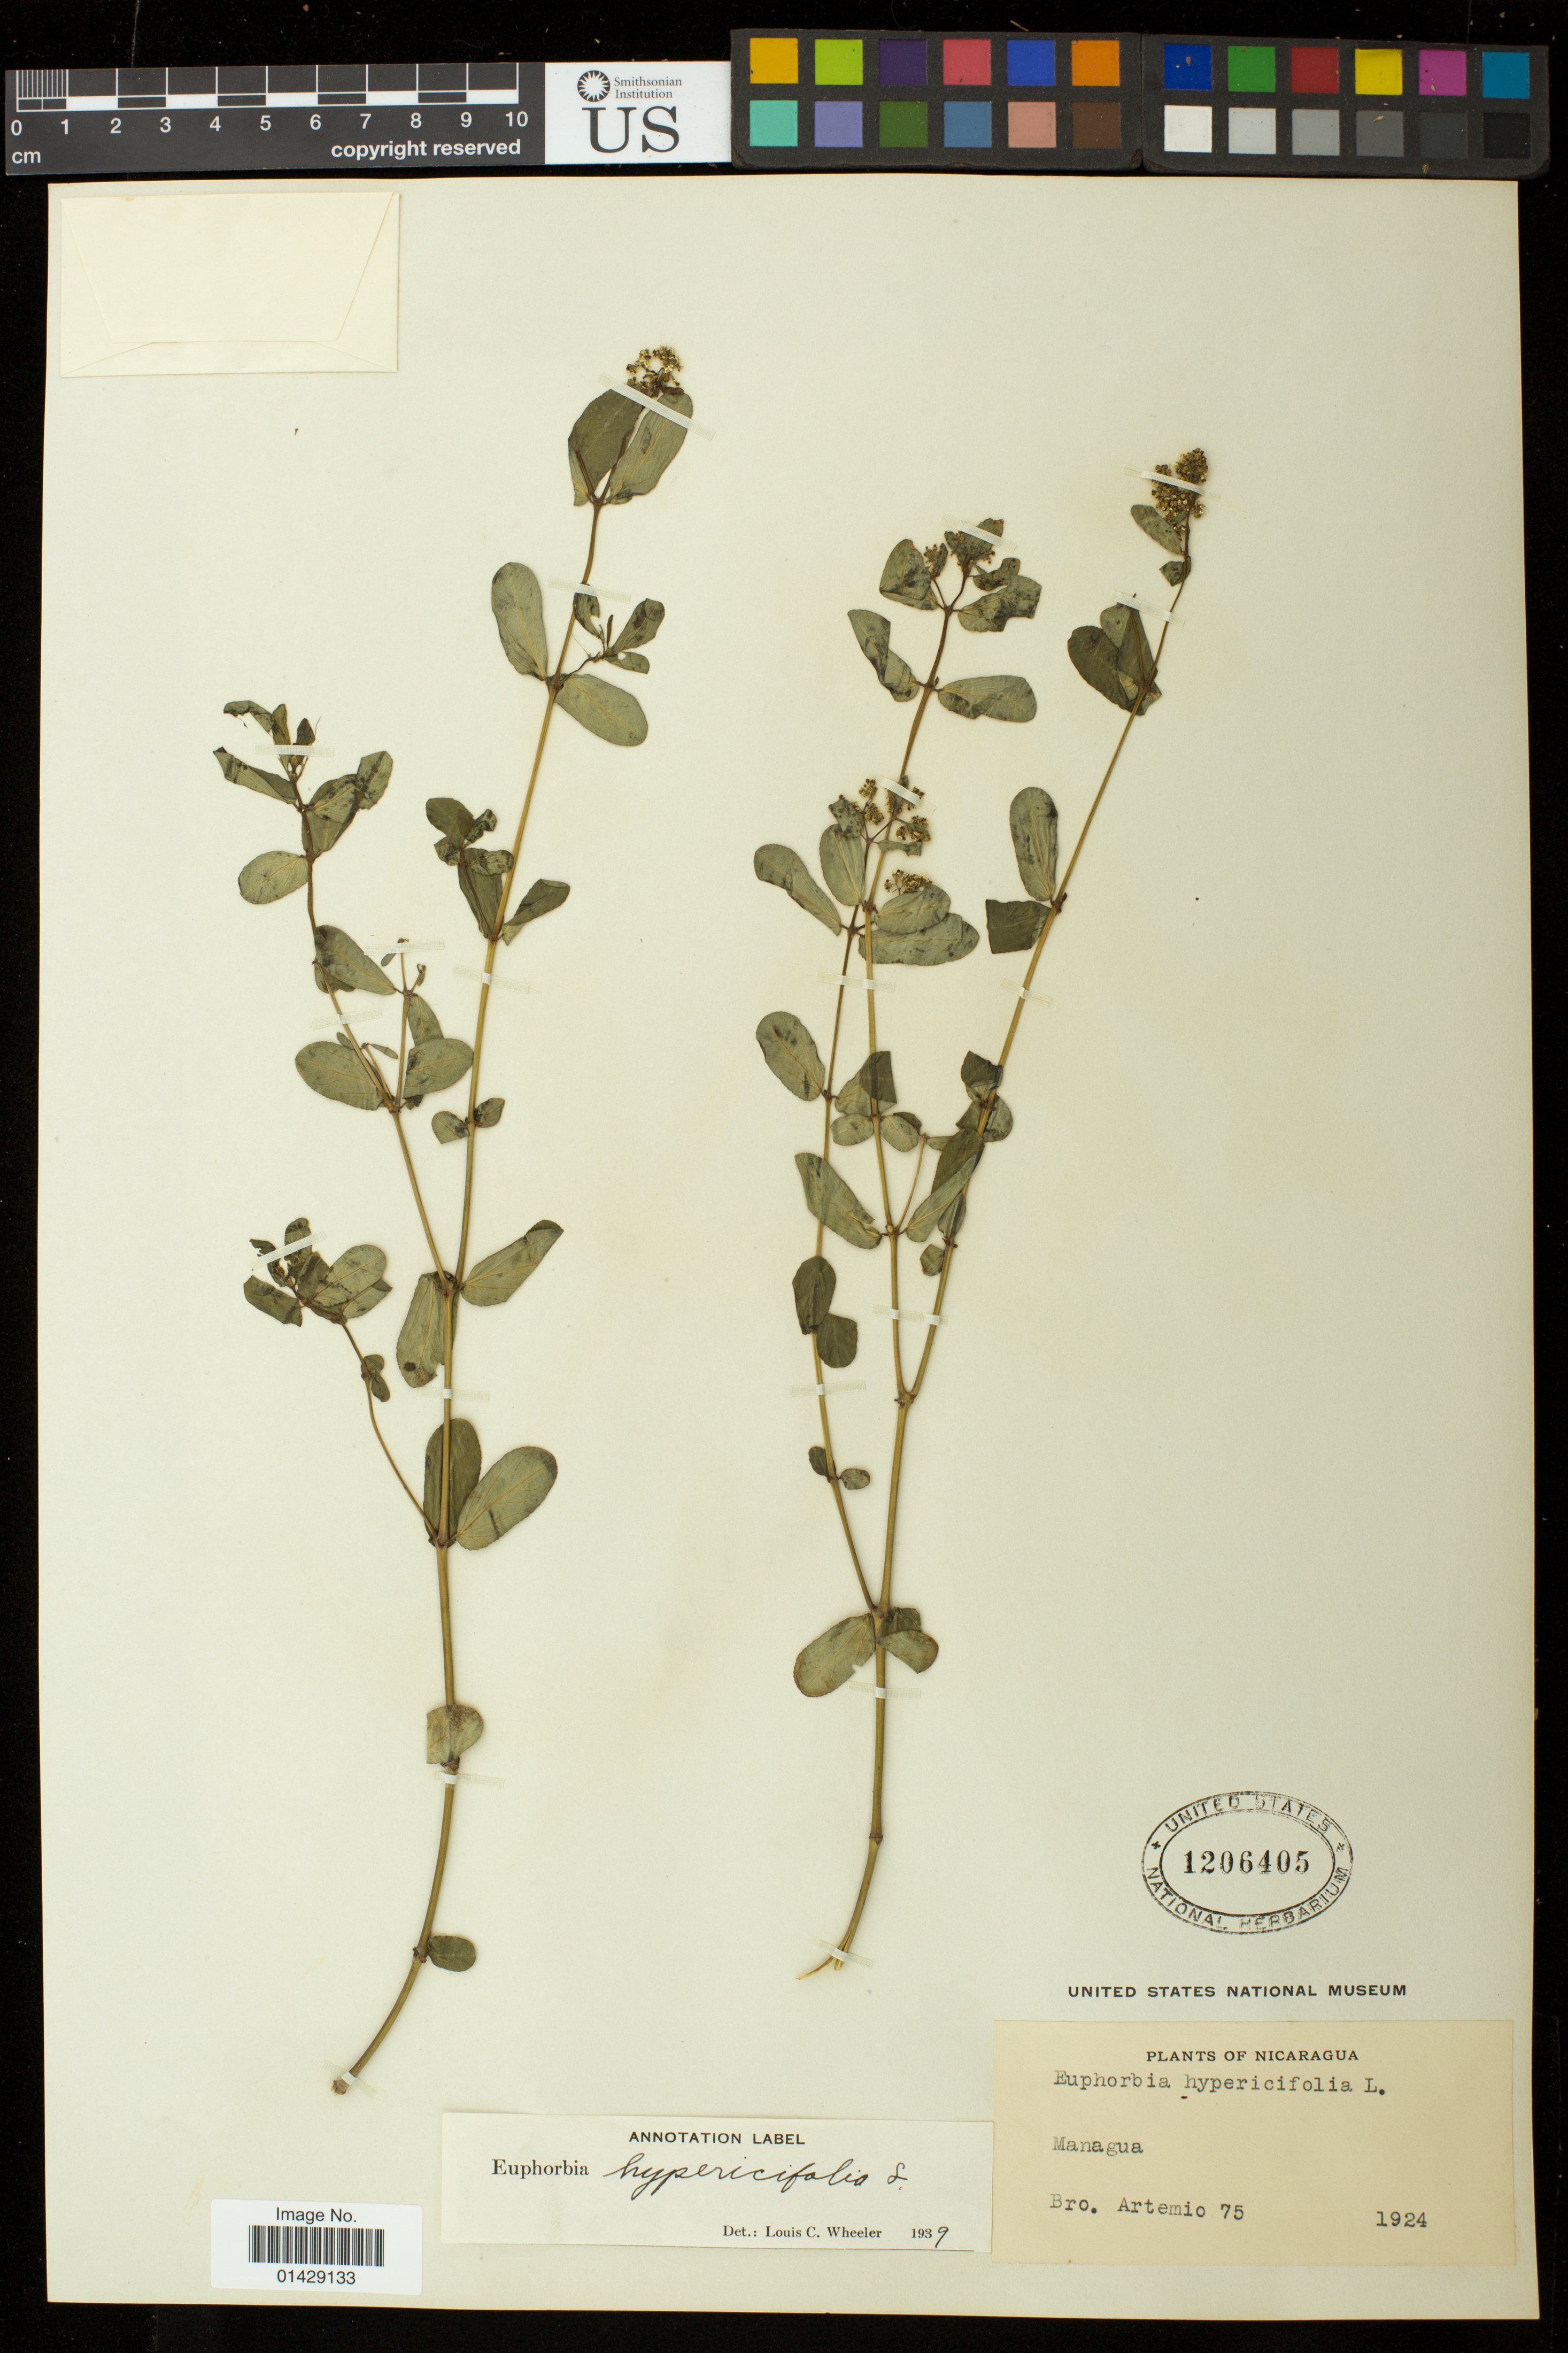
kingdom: Plantae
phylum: Tracheophyta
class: Magnoliopsida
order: Malpighiales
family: Euphorbiaceae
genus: Euphorbia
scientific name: Euphorbia hypericifolia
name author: L.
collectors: B. Artemio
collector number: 75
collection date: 1924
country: Nicaragua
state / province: Managua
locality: Managua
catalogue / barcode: US 1206405